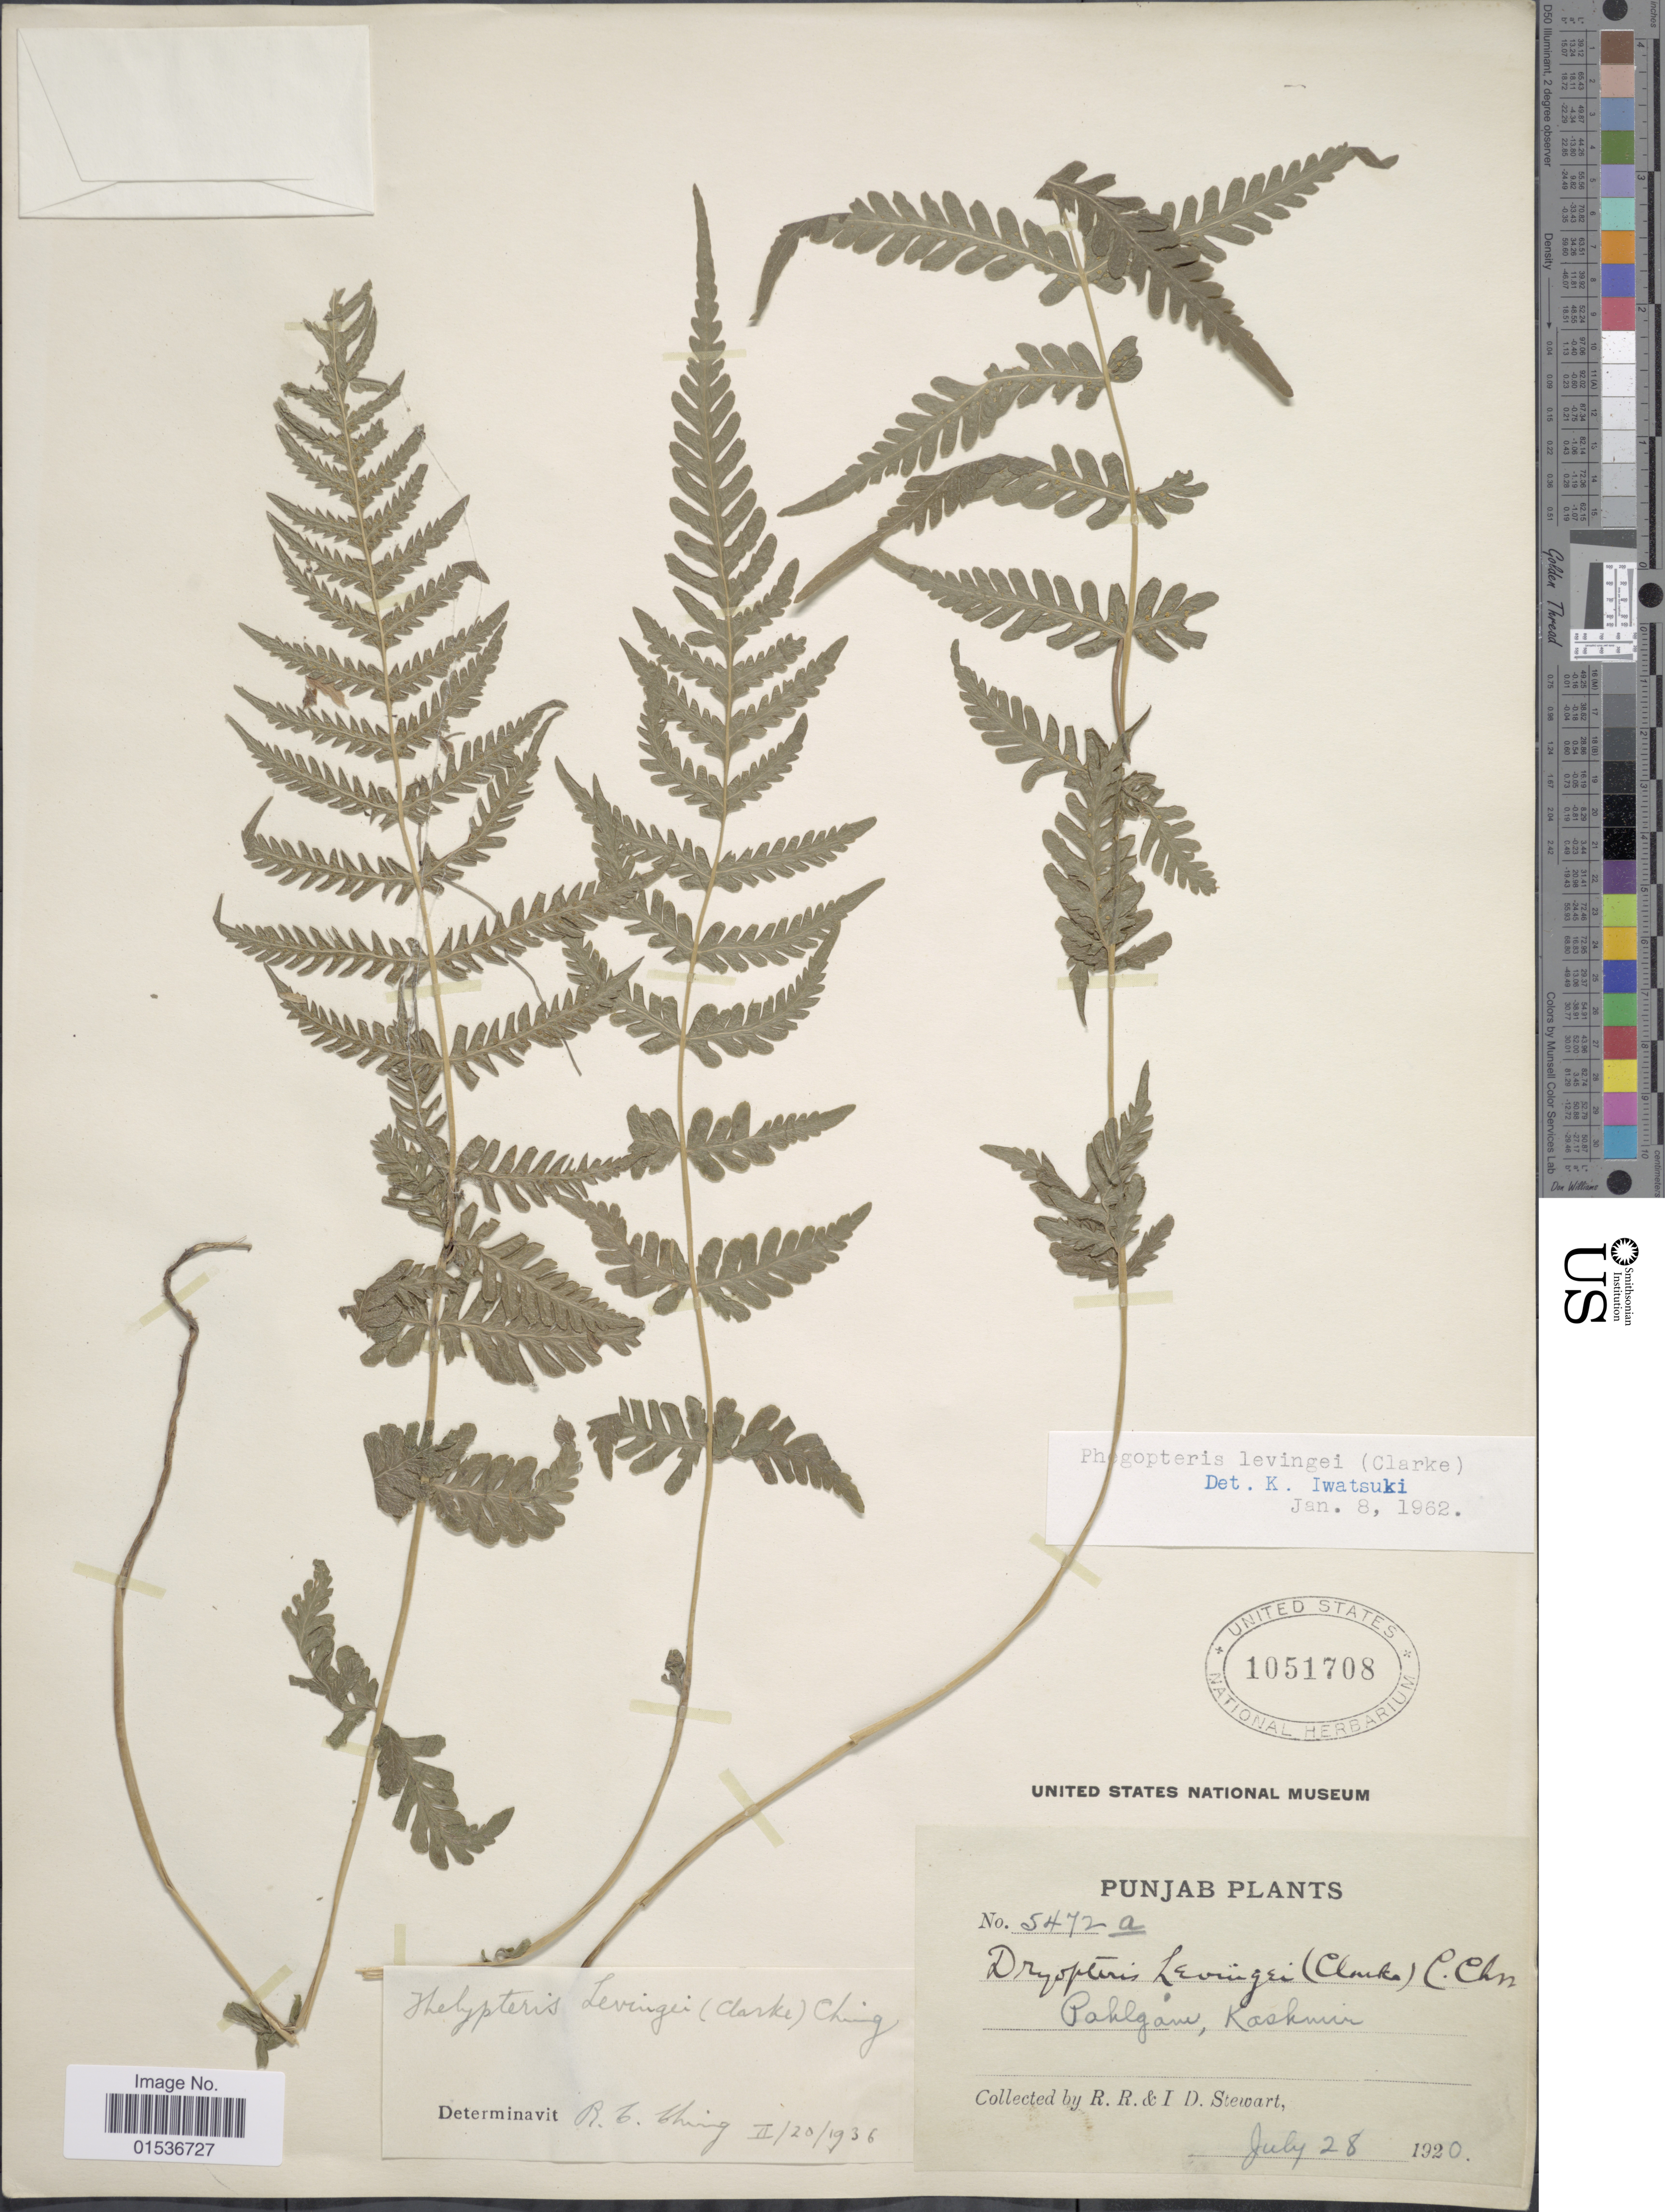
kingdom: Plantae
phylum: Tracheophyta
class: Polypodiopsida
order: Polypodiales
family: Thelypteridaceae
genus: Pseudophegopteris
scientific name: Pseudophegopteris levingei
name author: (C.B. Clarke) Ching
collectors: R. R. Stewart & I. Stewart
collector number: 5472a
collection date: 1920-07-28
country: India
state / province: Punjab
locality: Punjab, Paklgaw, Kashmir.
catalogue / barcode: US 1051708